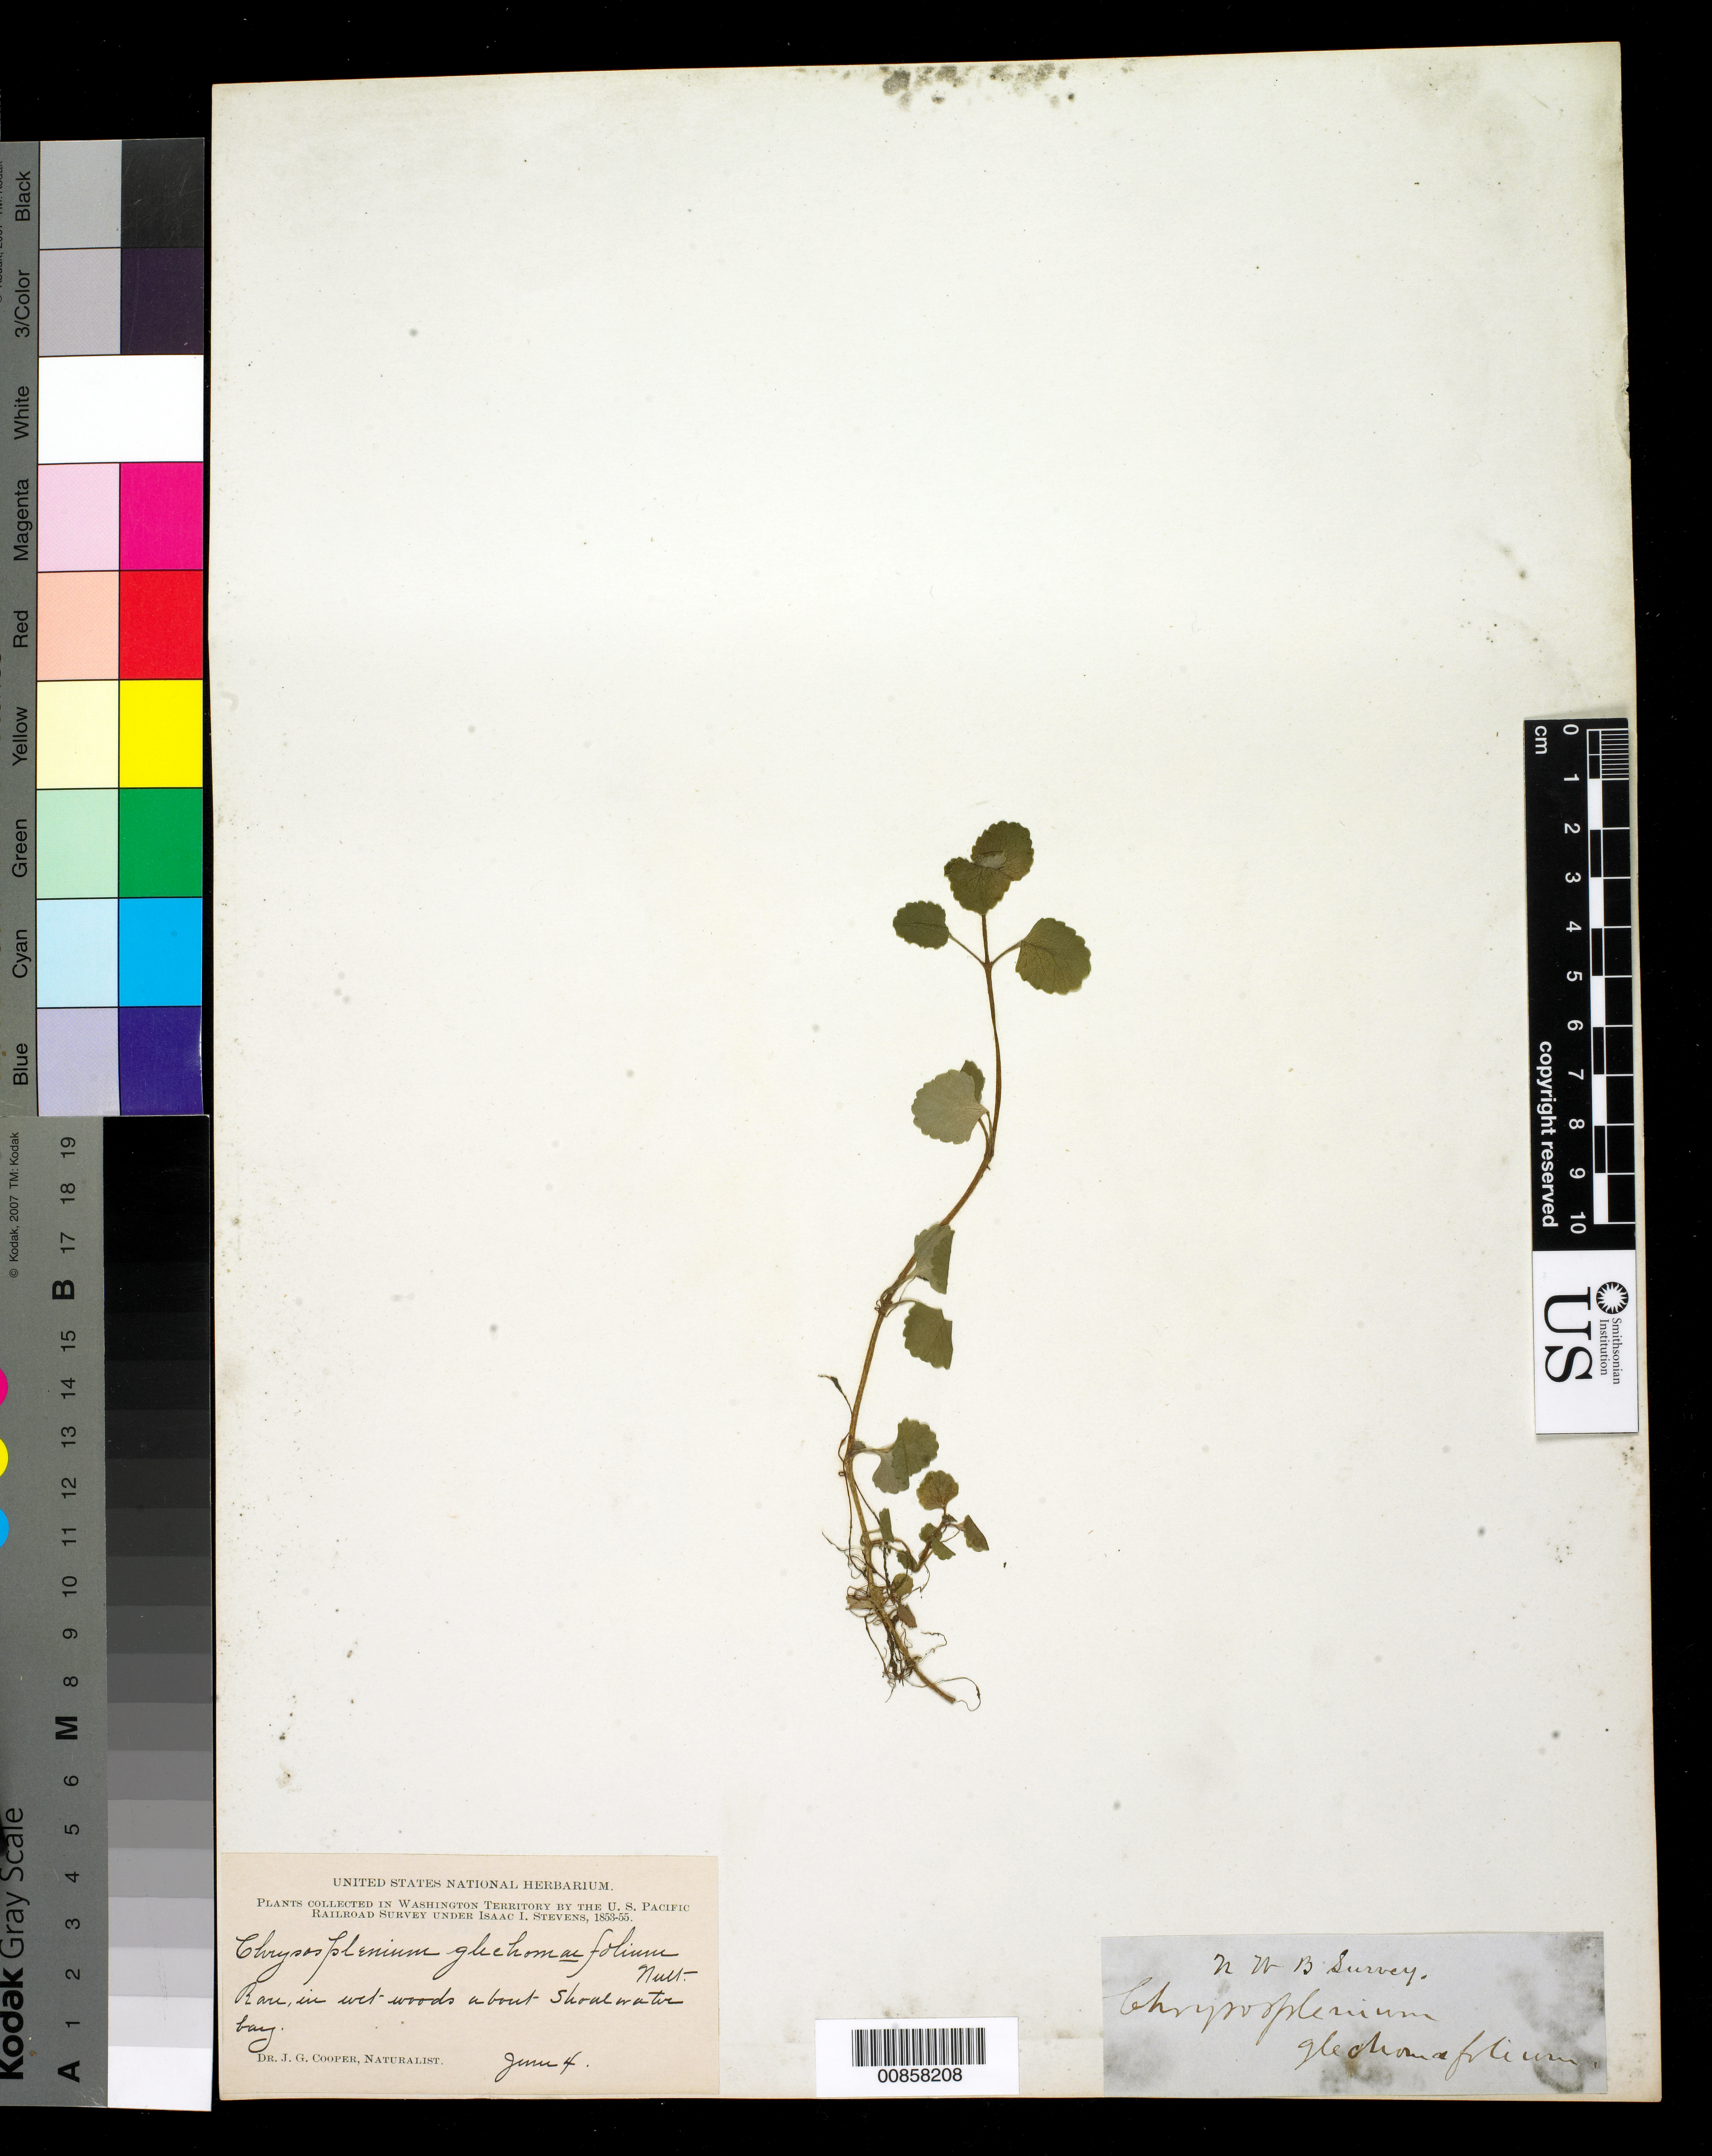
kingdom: Plantae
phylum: Tracheophyta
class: Magnoliopsida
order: Saxifragales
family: Saxifragaceae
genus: Chrysosplenium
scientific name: Chrysosplenium glechomifolium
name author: Nutt.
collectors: J. G. Cooper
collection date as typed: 04 Jun 1835 to 04 Jun 1855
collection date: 1835-06-04/1855-06-04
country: United States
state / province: Washington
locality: Shoulwater Bay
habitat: In wet woods